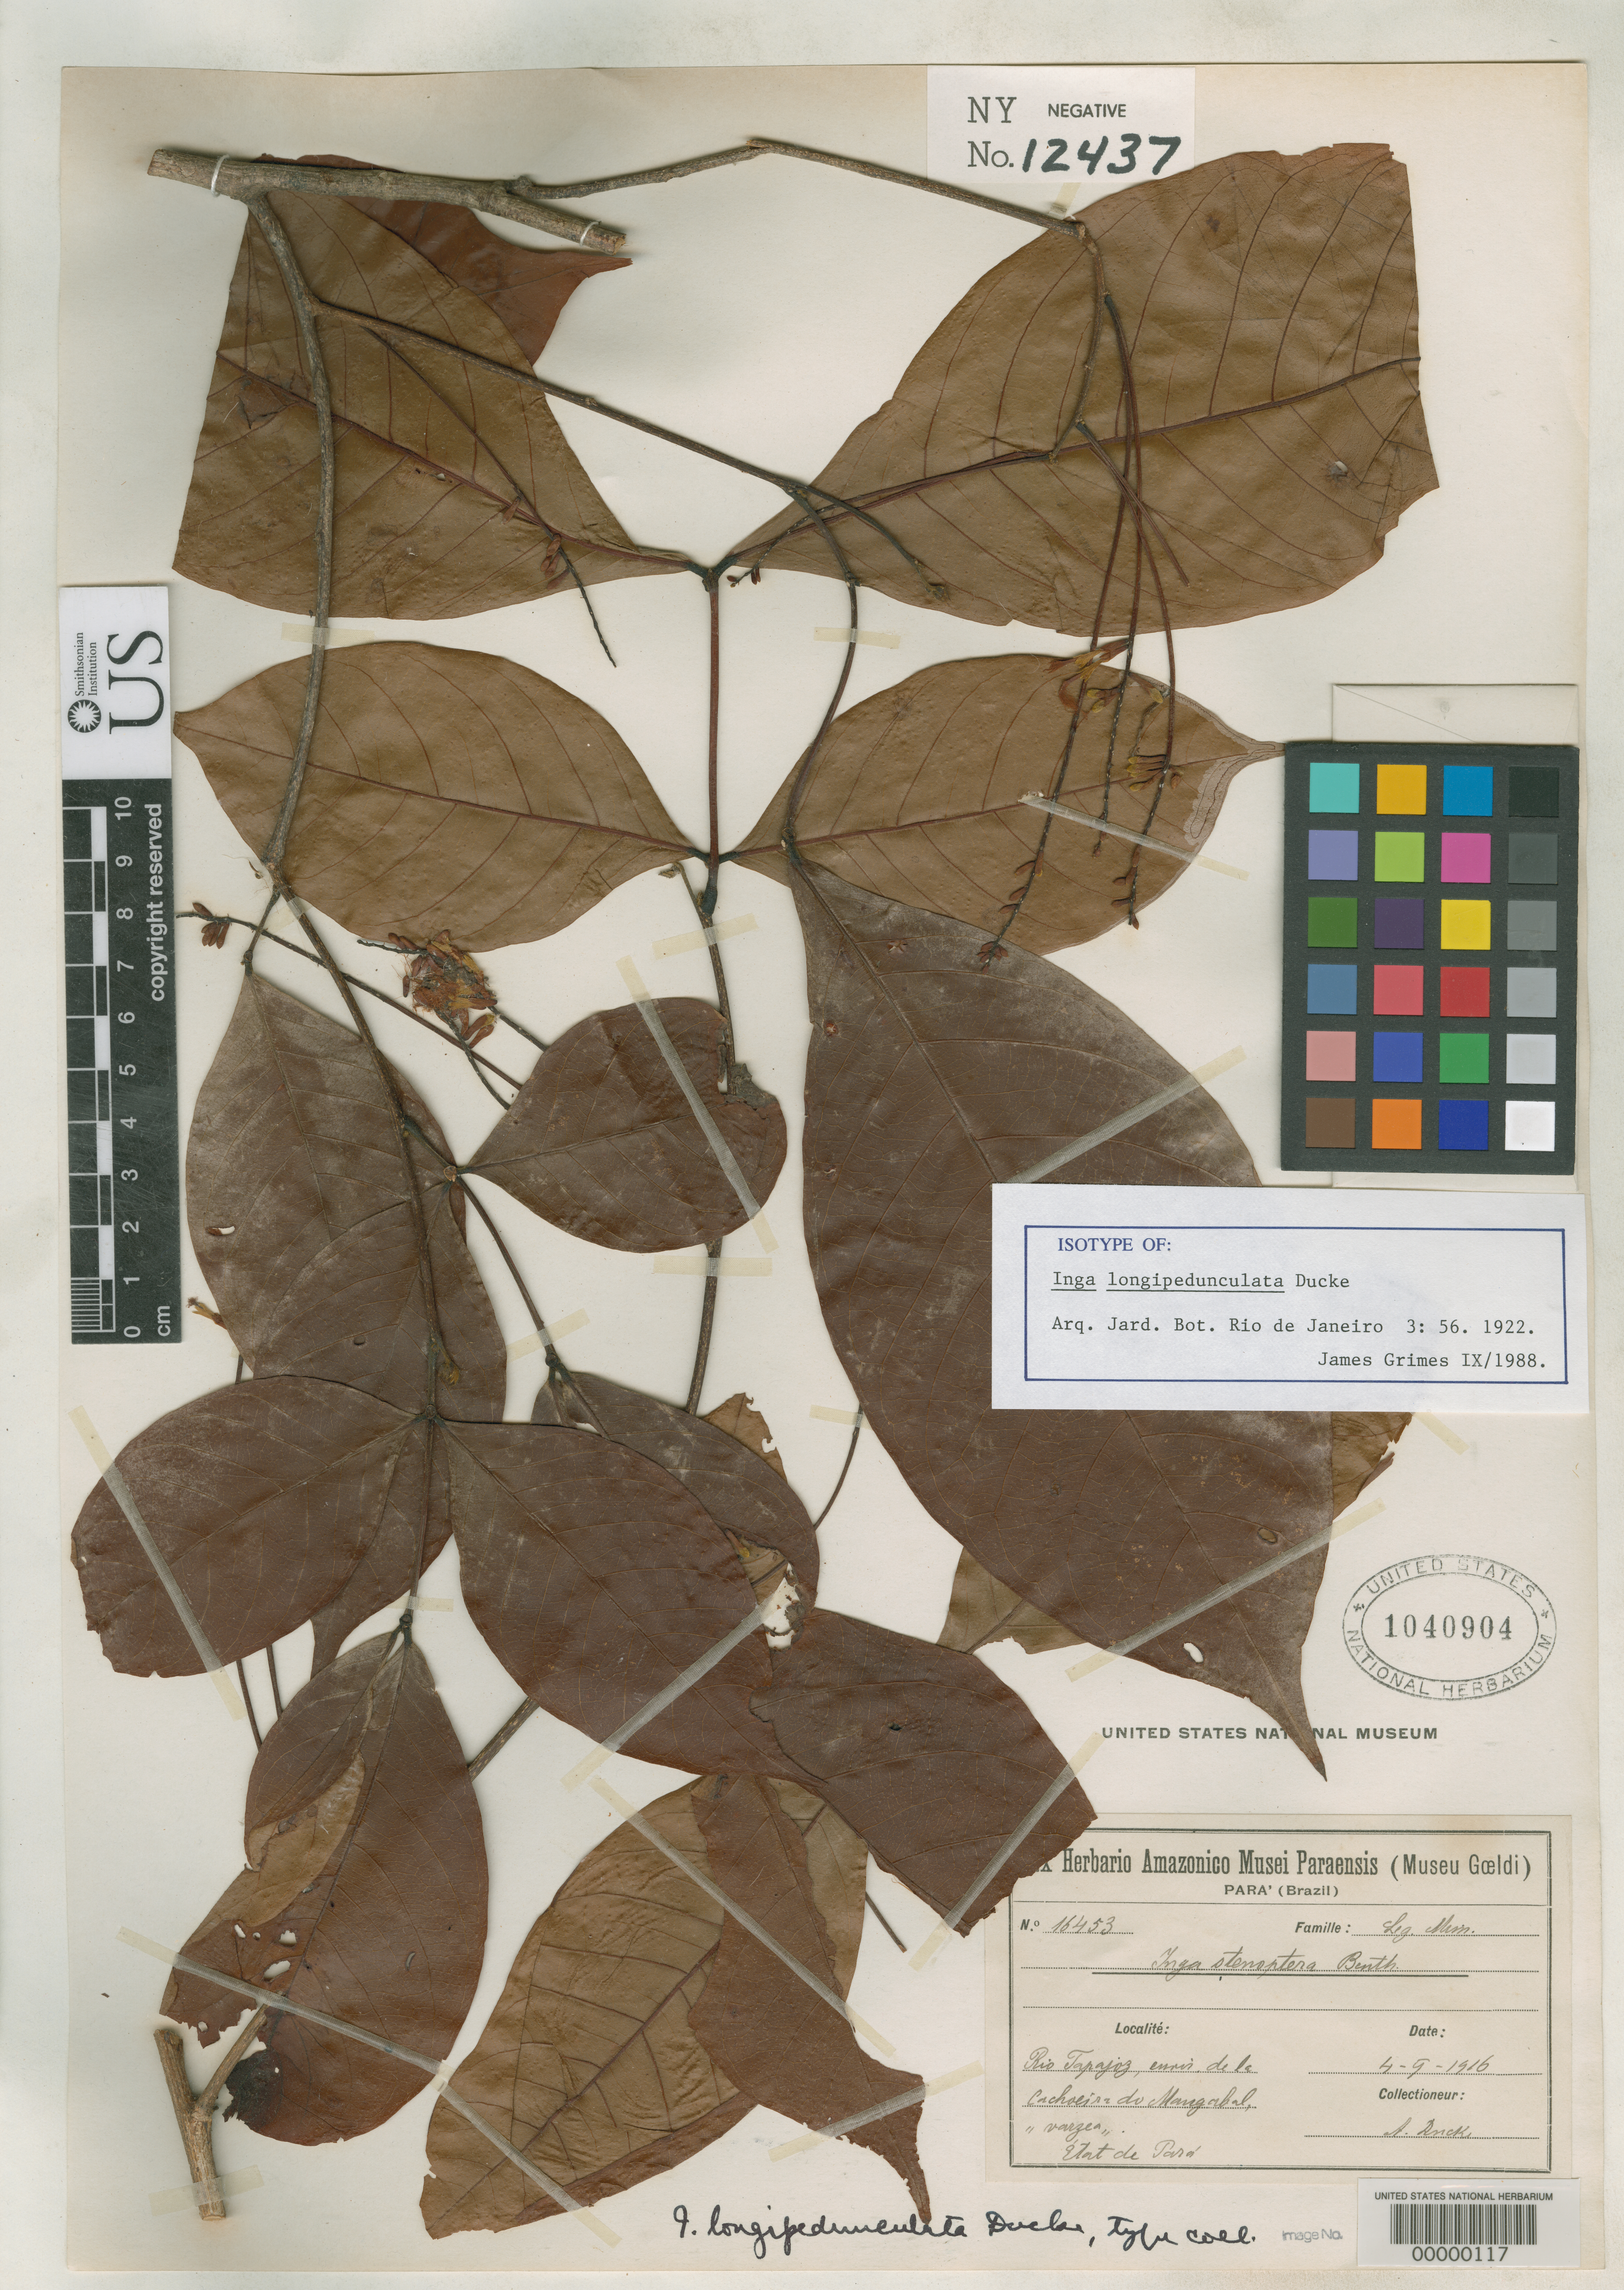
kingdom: Plantae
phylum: Tracheophyta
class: Magnoliopsida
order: Fabales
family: Fabaceae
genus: Inga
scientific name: Inga longipedunculata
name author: Ducke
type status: Isotype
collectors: A. Ducke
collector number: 16453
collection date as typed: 04 Sep 1916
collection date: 1916-09-04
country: Brazil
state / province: Pará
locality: Rio Tapajoz.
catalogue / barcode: US 1040904